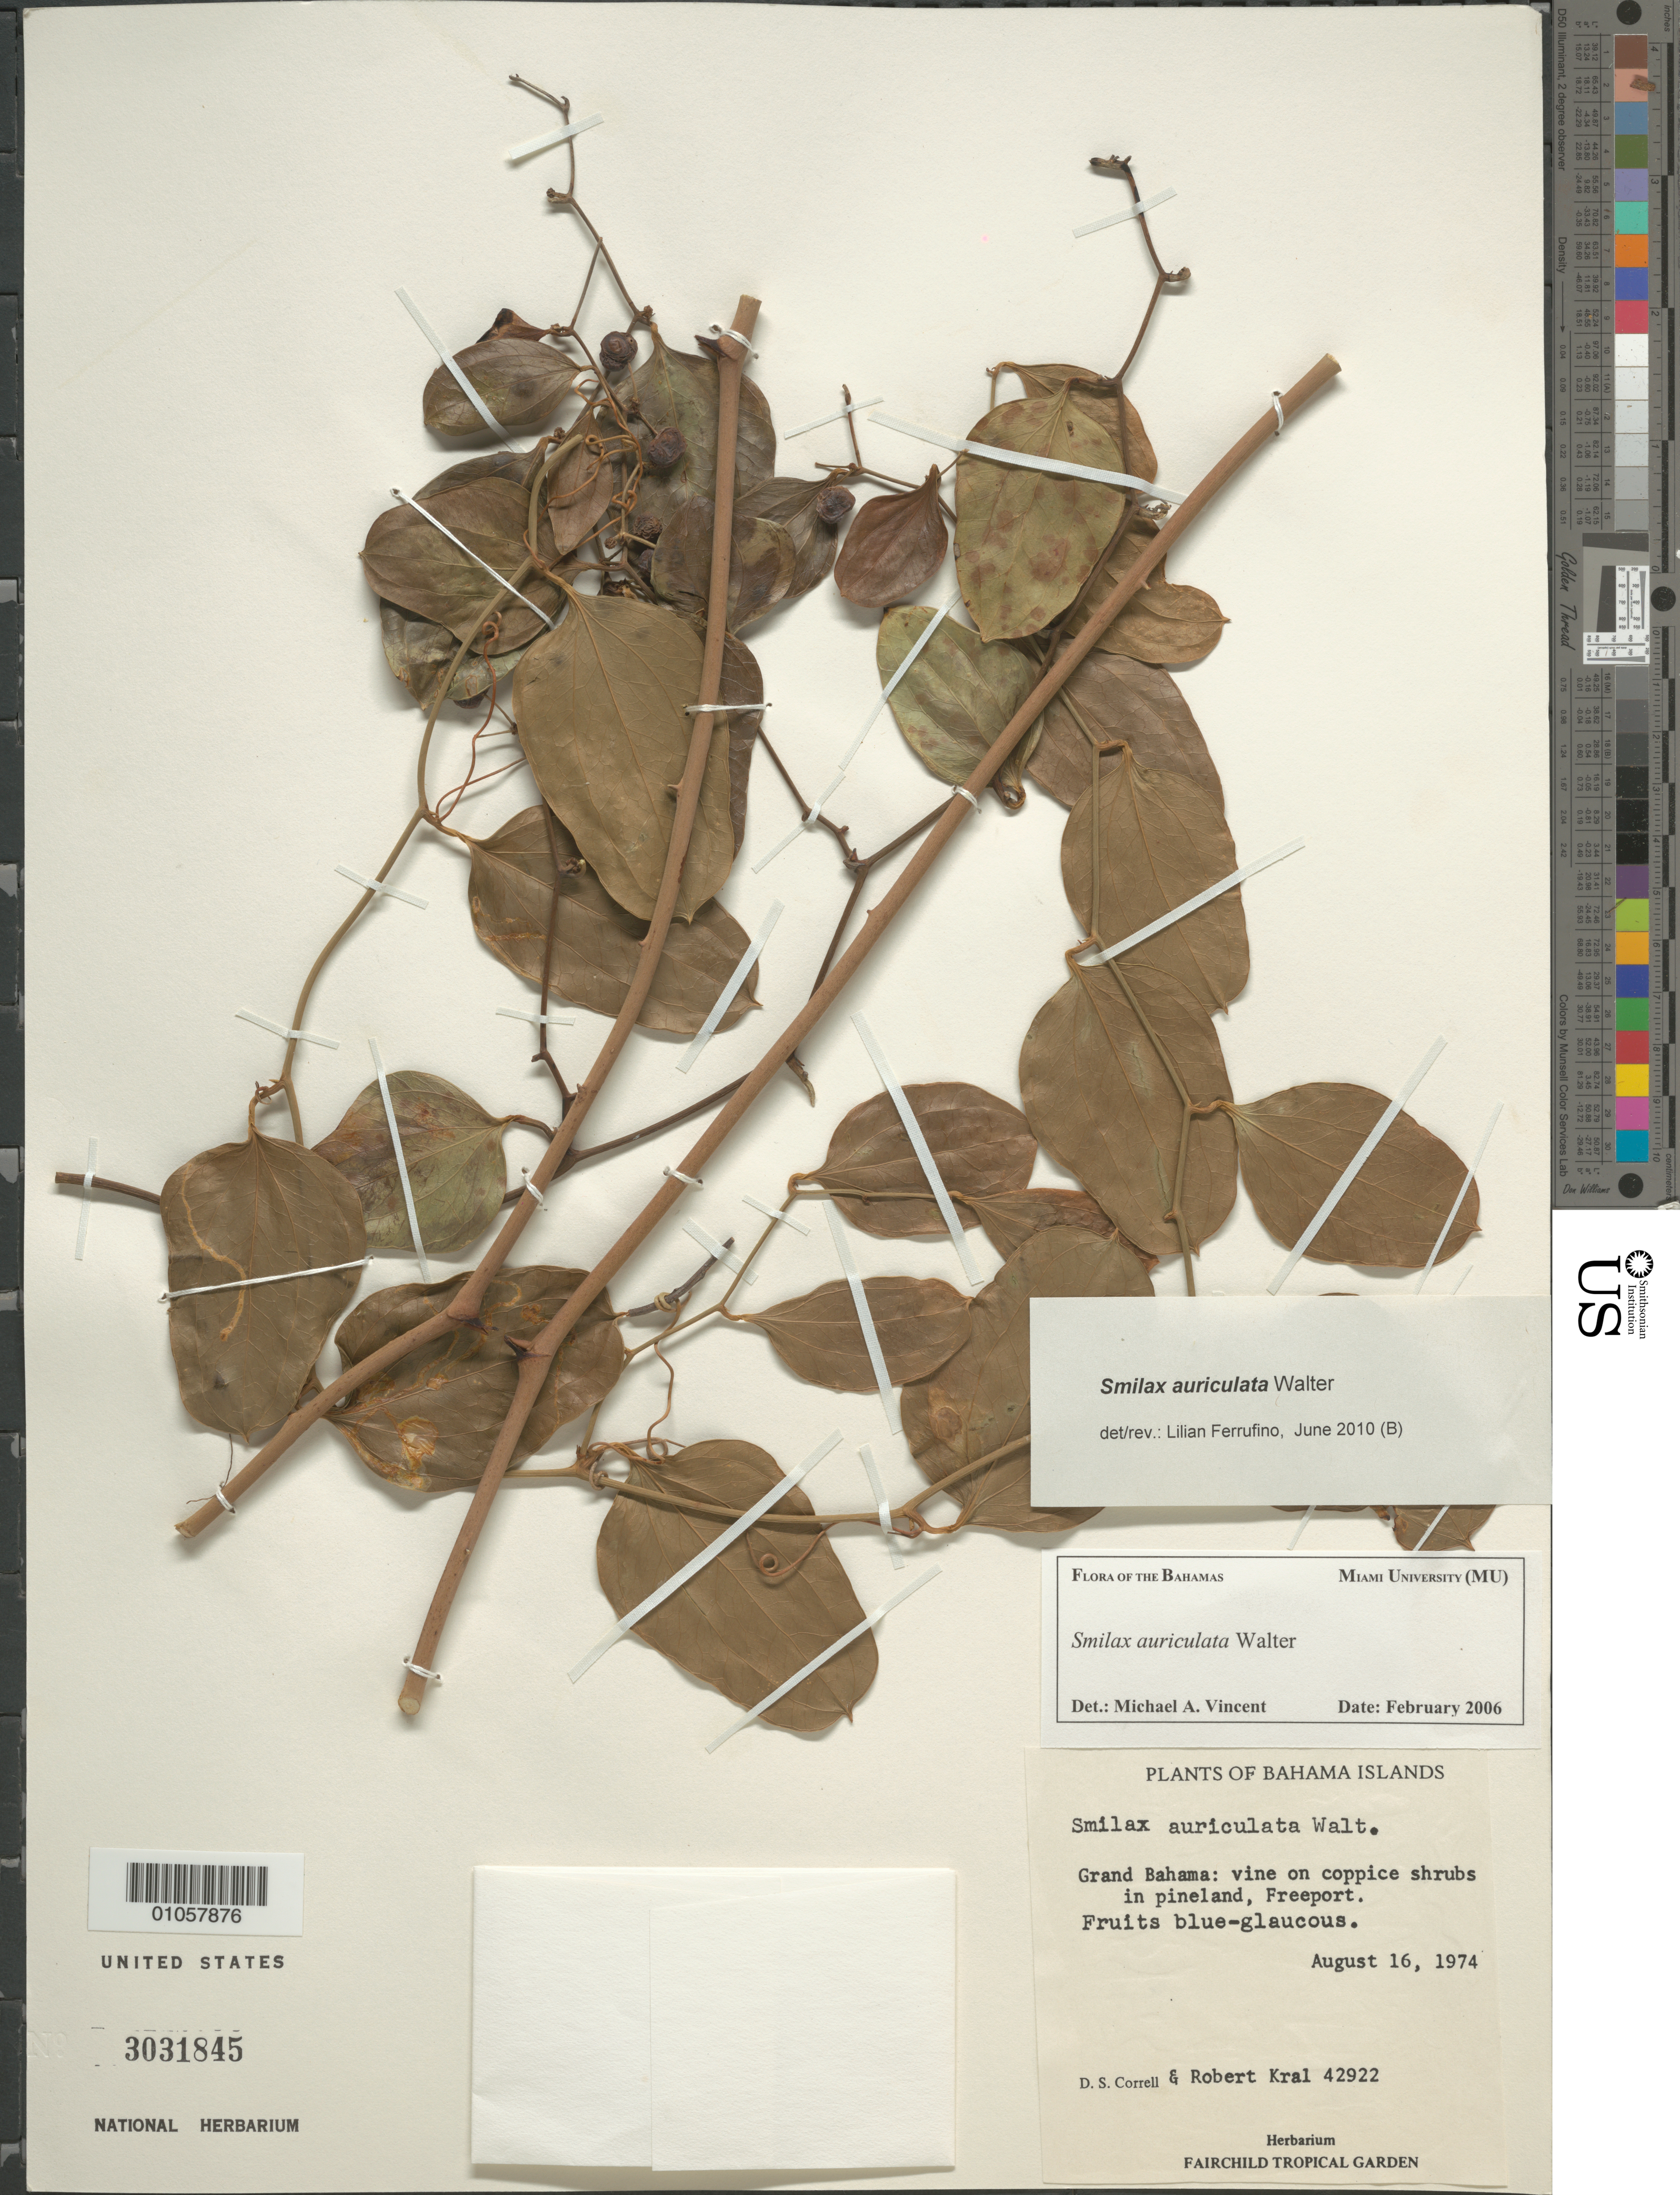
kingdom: Plantae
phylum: Tracheophyta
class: Liliopsida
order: Liliales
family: Smilacaceae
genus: Smilax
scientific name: Smilax auriculata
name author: Walter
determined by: Ferrufino, L., (USJ), Herbario Universidad de Costa Rica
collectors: D. S. Correll & R. Kral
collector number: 42922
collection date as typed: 16 Aug 1974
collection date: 1974-08-16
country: Bahamas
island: Grand Bahama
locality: Freeport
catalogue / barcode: US 3031845